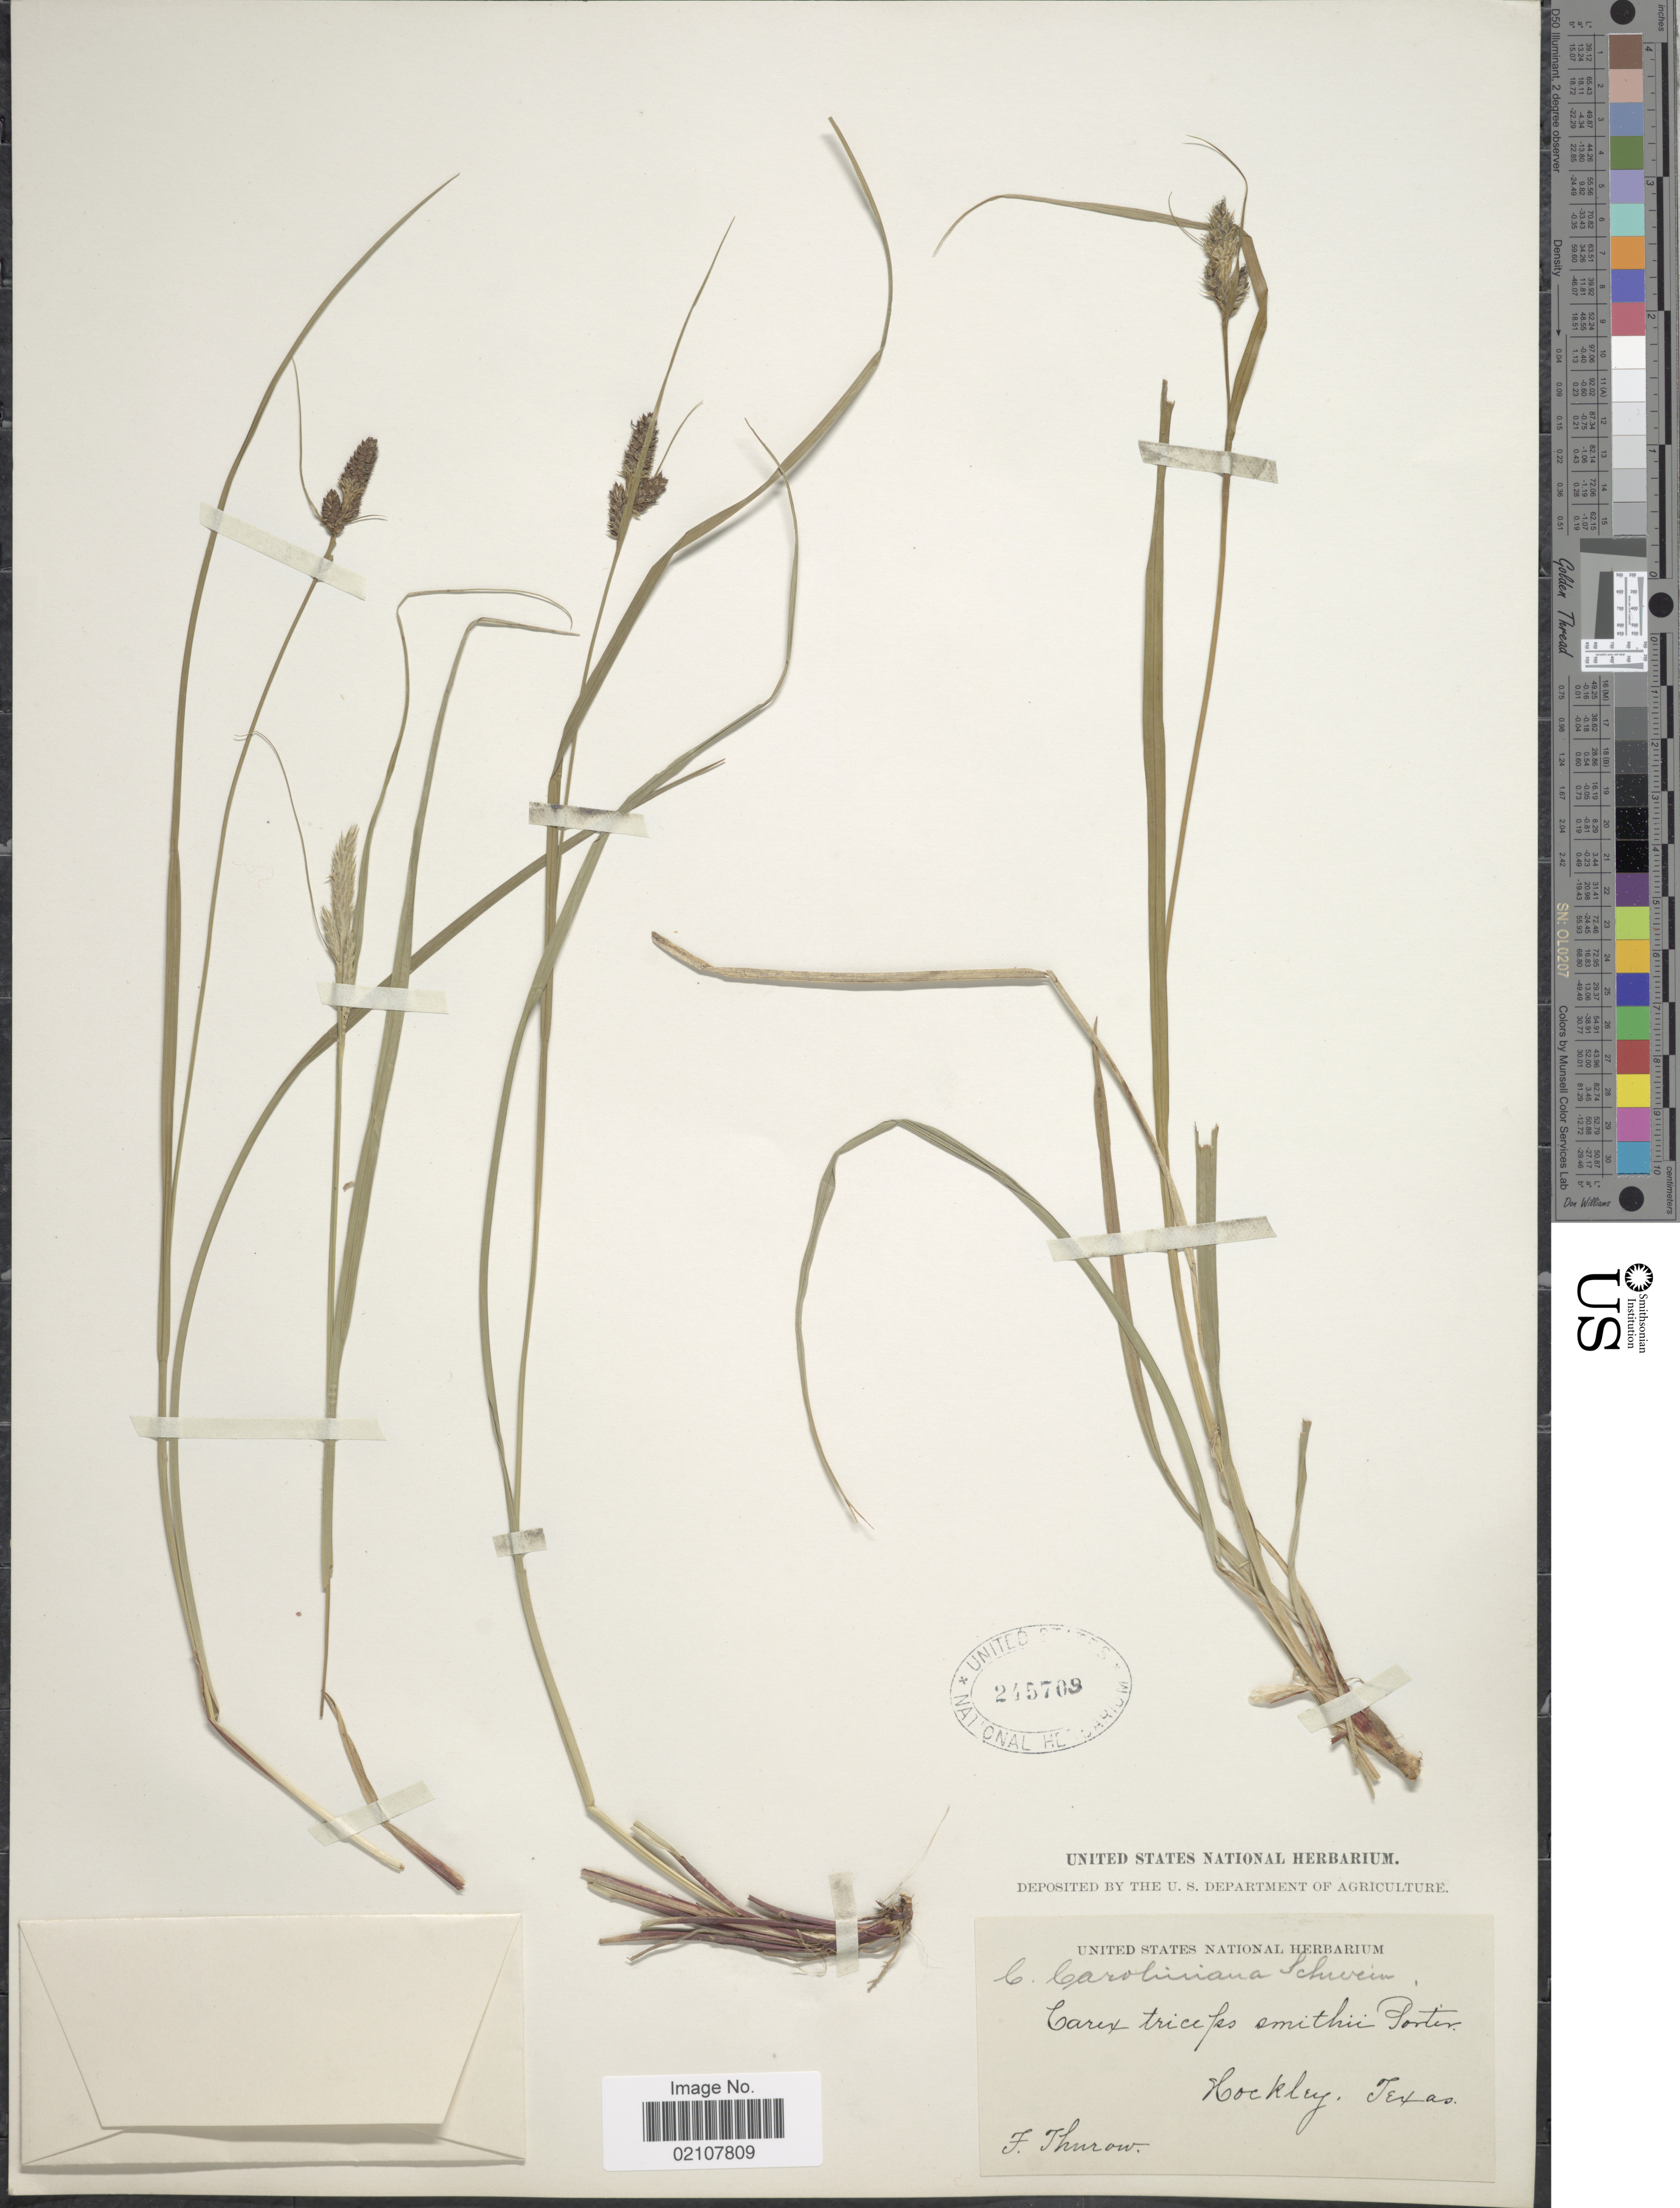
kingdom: Plantae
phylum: Tracheophyta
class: Liliopsida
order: Poales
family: Cyperaceae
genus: Carex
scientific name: Carex caroliniana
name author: Schwein.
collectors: F. W. Thurow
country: United States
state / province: Texas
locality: Hockley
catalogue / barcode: US 245709